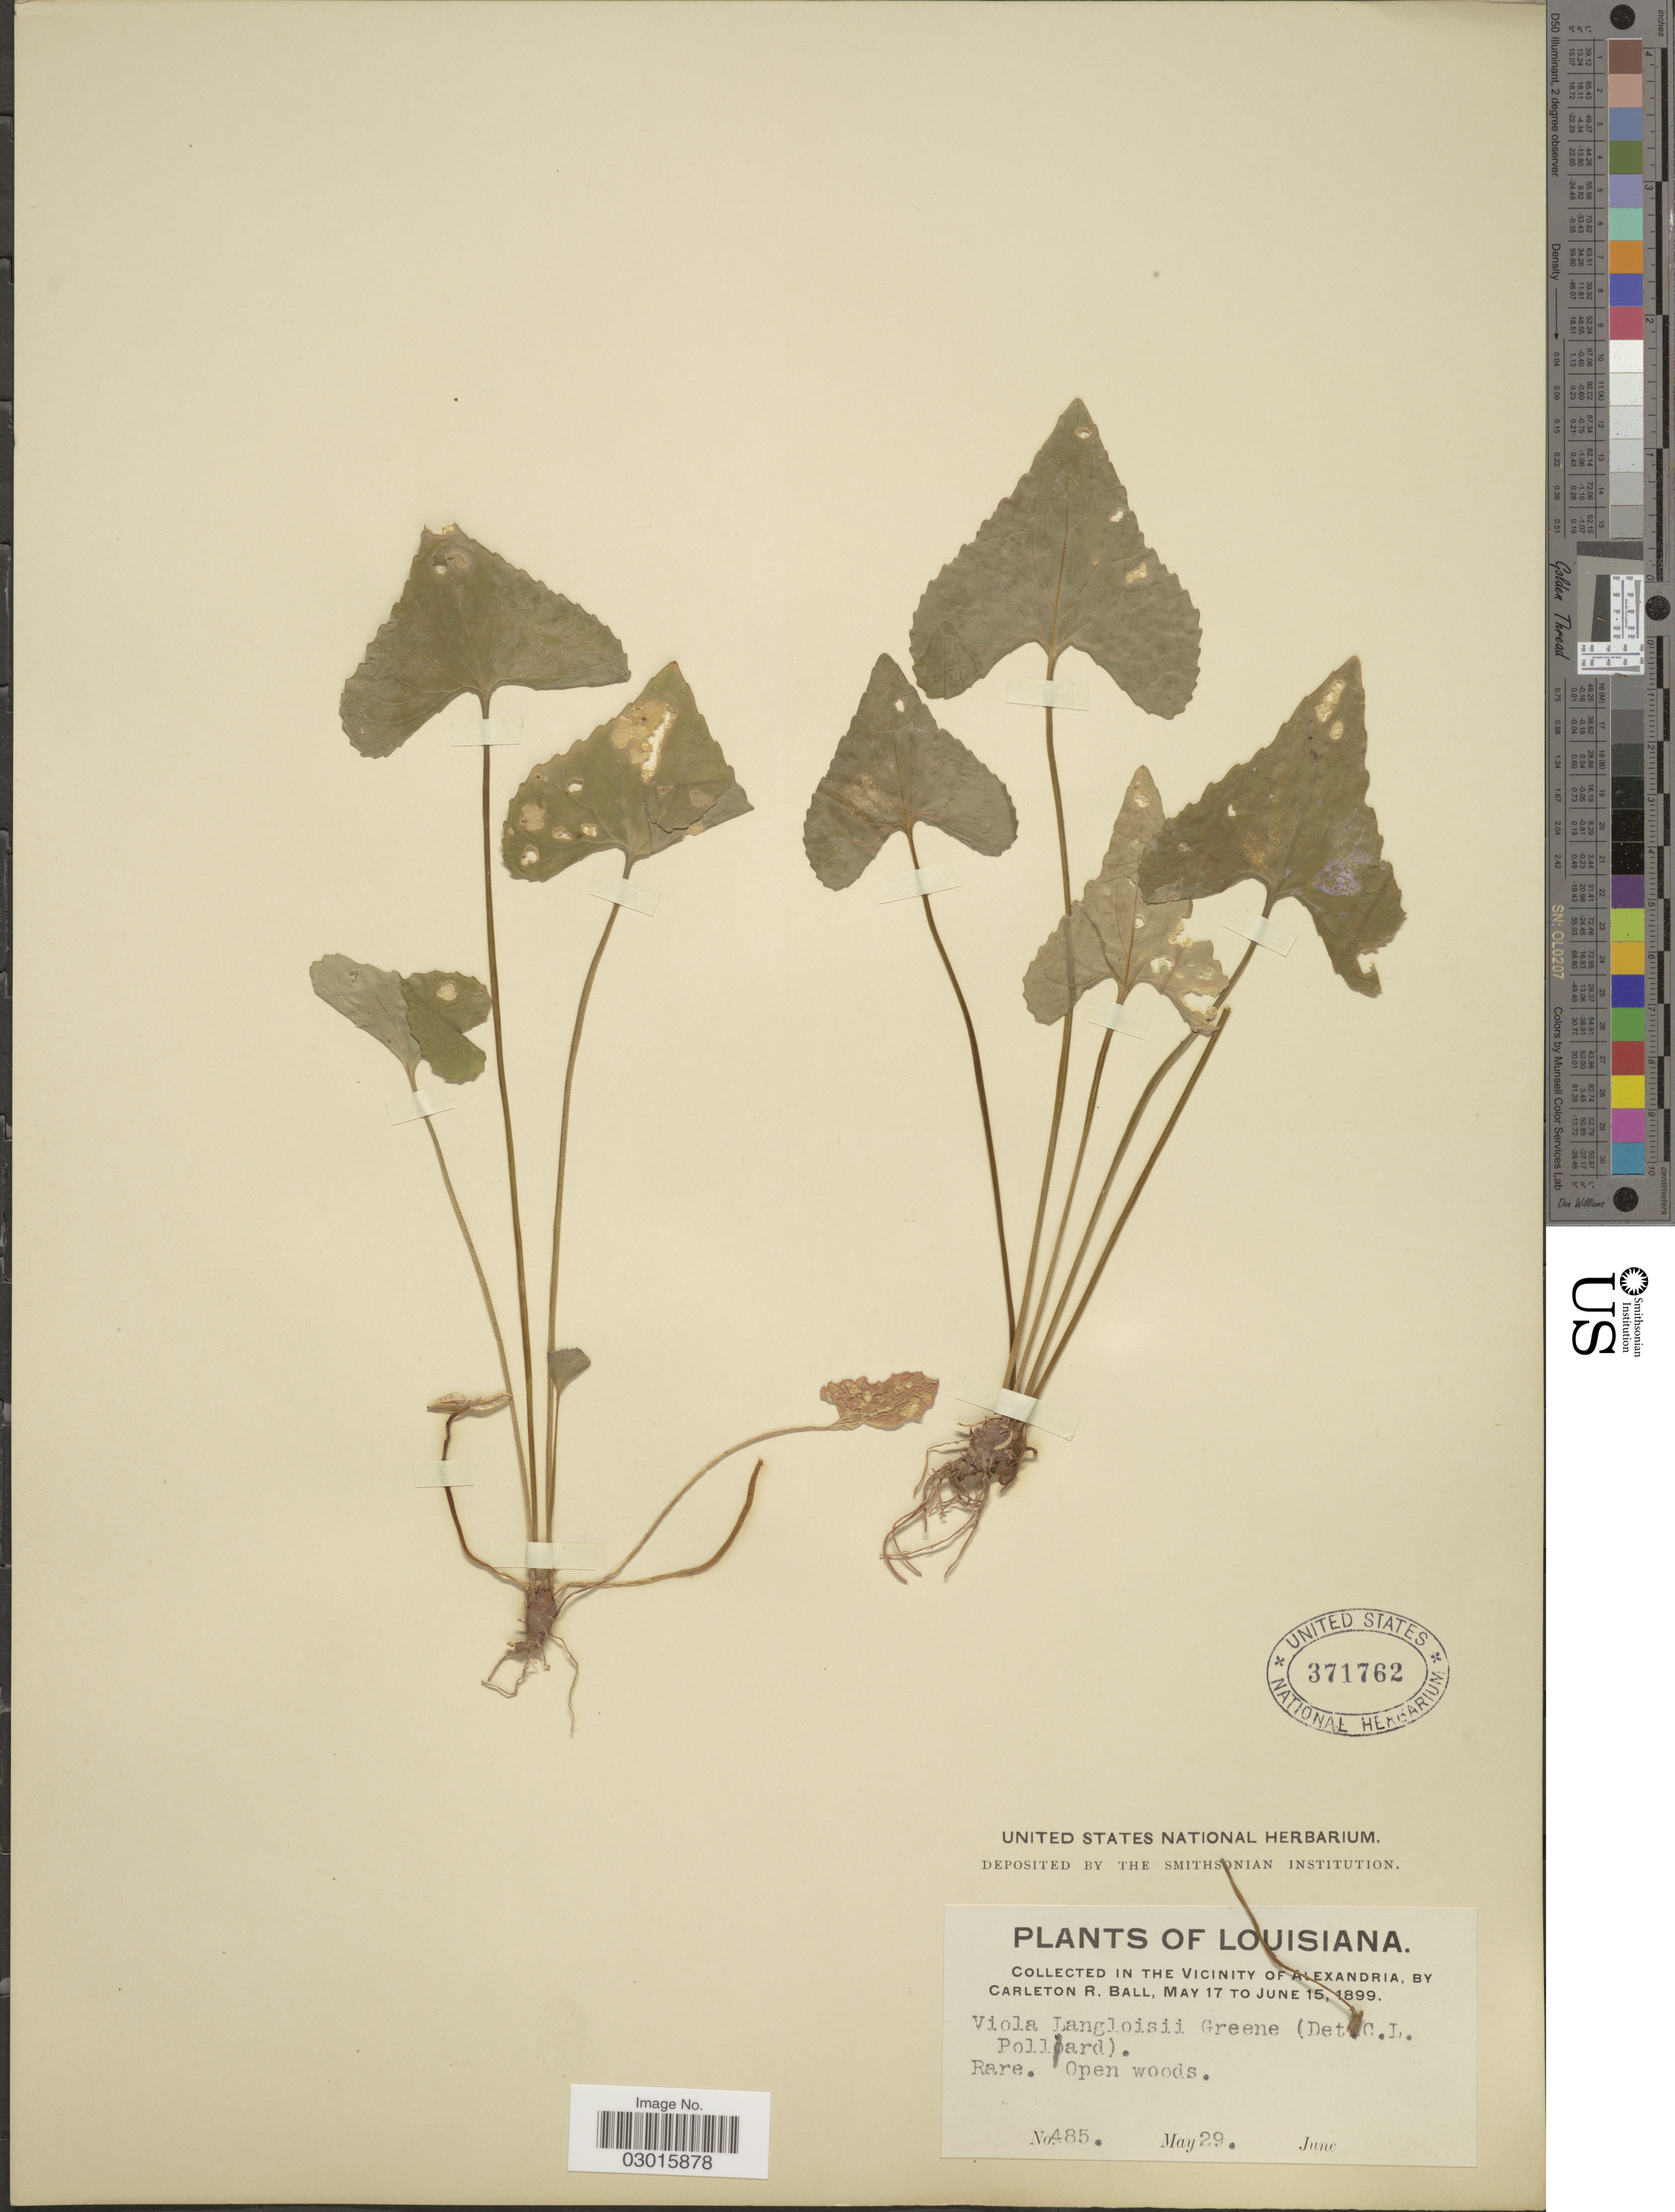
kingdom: Plantae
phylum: Tracheophyta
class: Magnoliopsida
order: Malpighiales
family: Violaceae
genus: Viola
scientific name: Viola langloisii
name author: Greene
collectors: C. R. Ball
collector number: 485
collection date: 1899-05-29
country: United States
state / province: Louisiana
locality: In the vicinity of Alexandria.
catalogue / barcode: US 371762